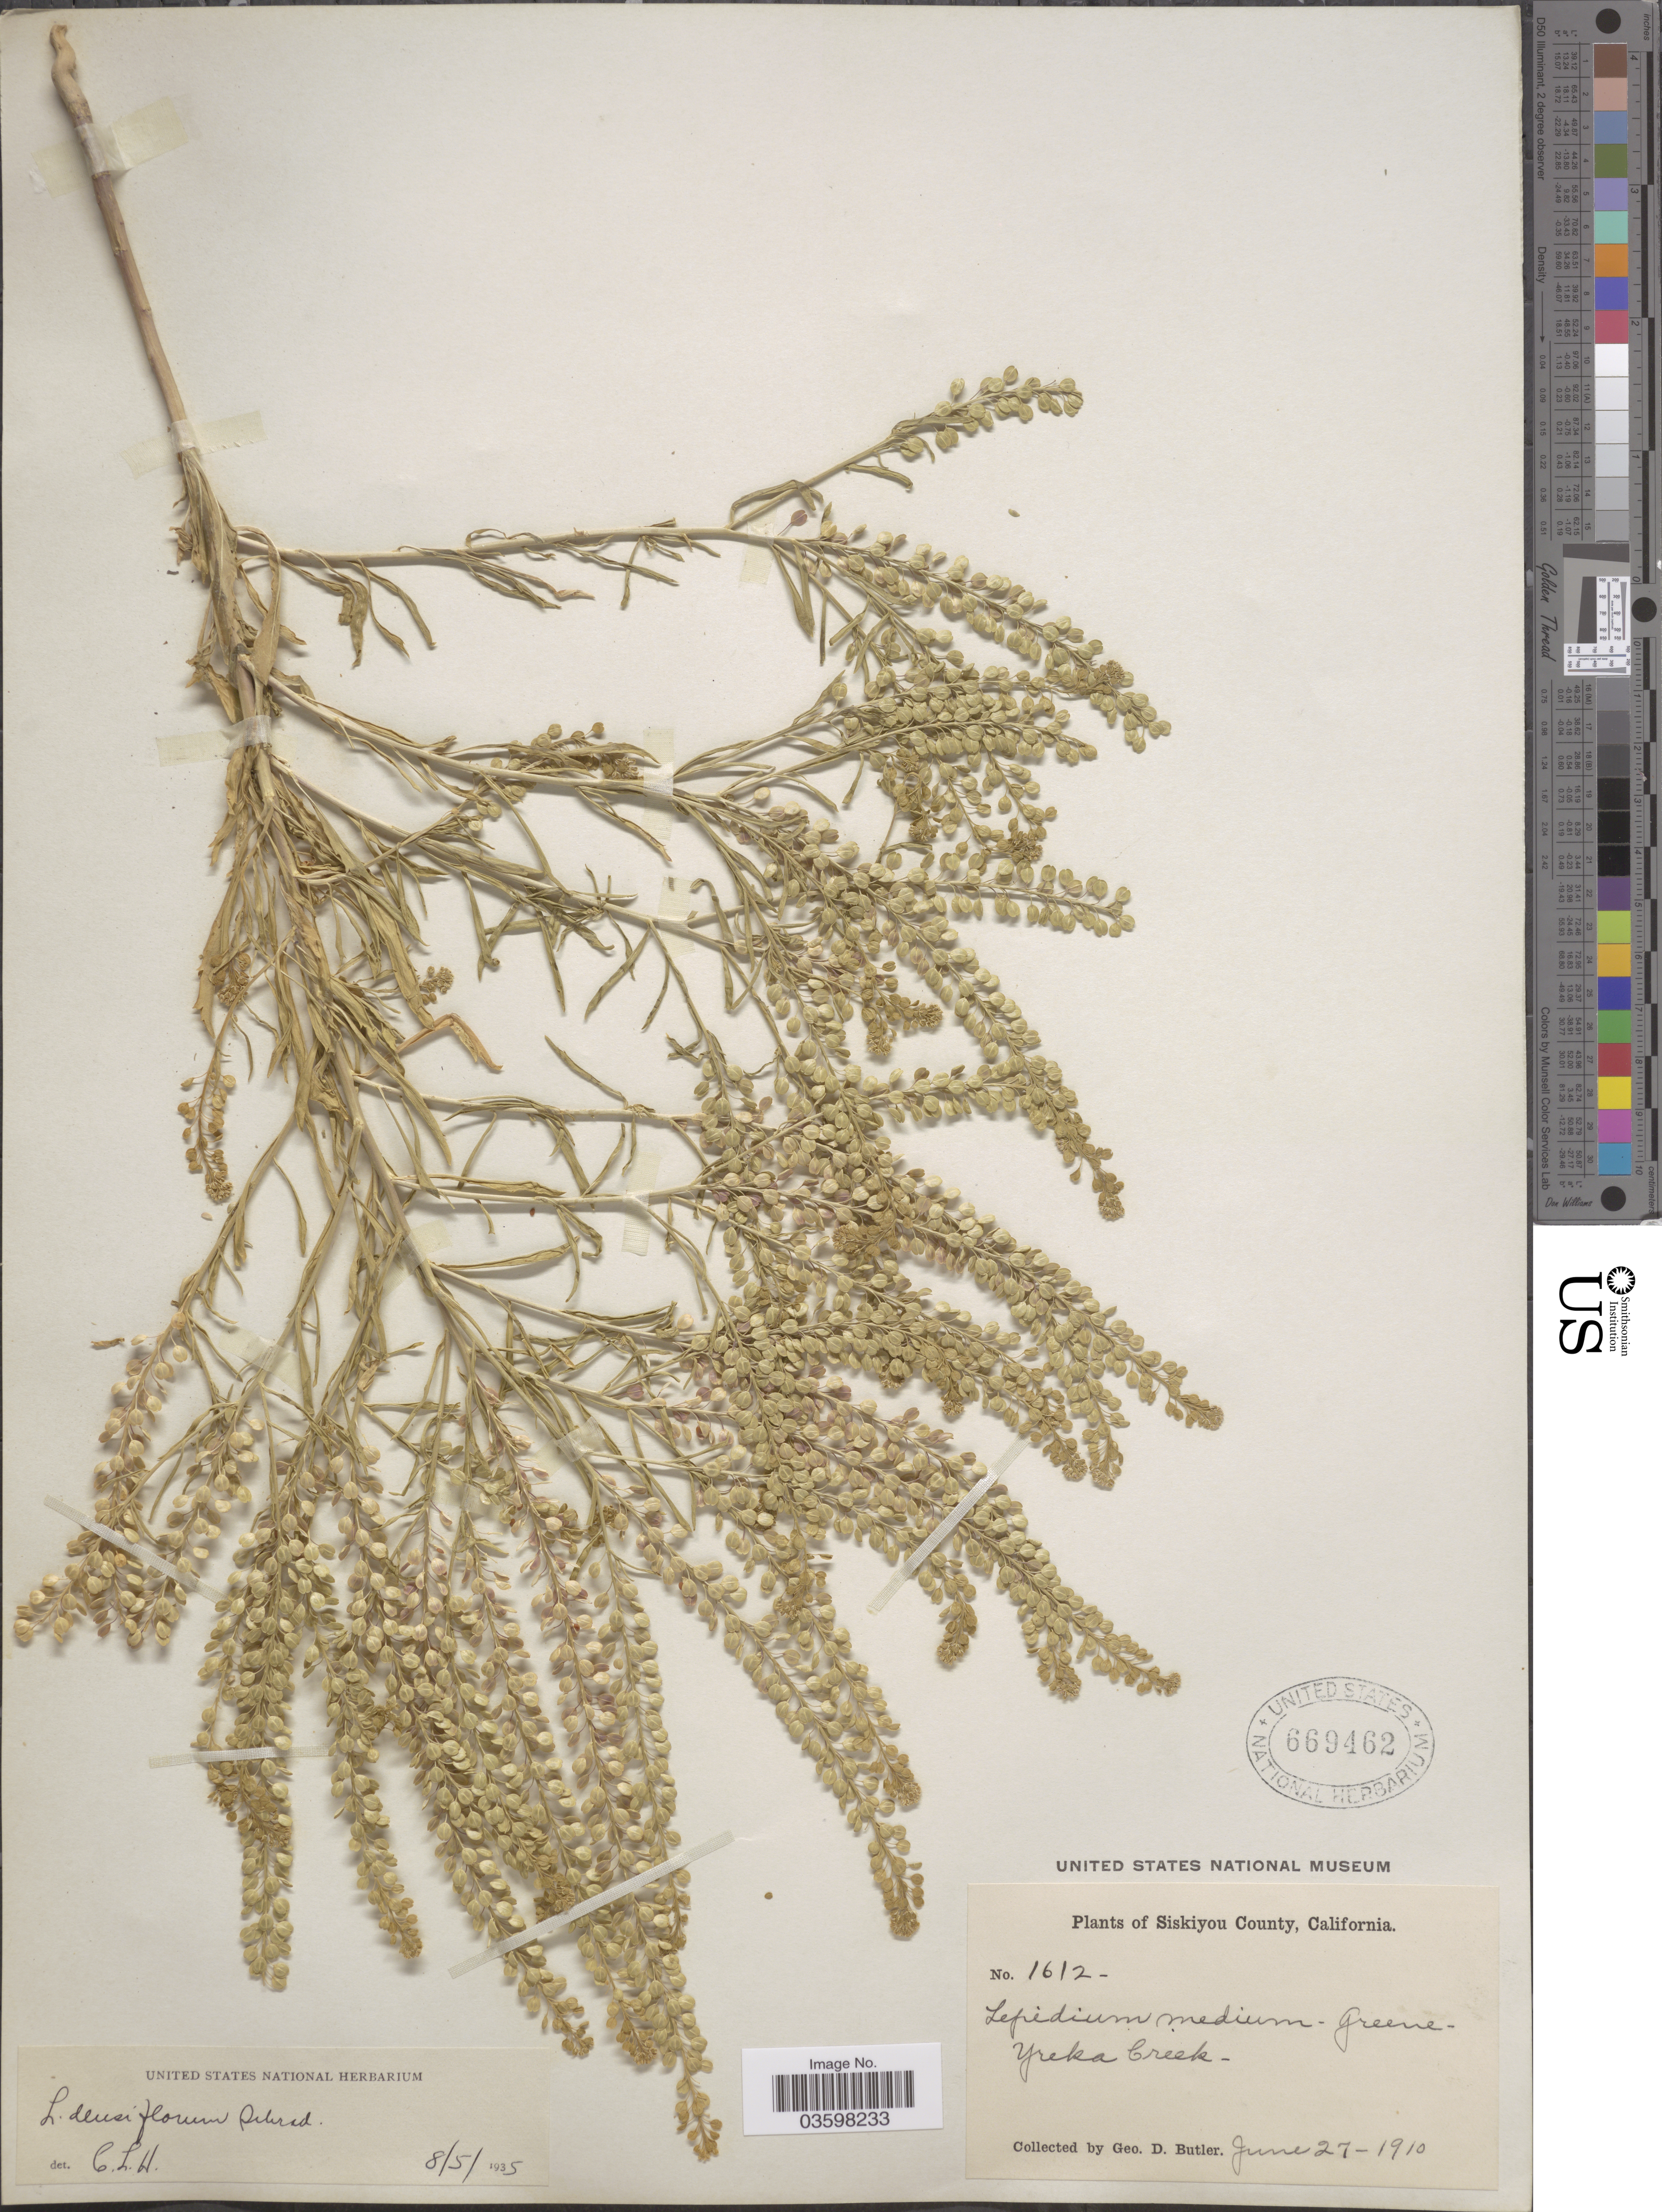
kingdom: Plantae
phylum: Tracheophyta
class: Magnoliopsida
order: Brassicales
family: Brassicaceae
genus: Lepidium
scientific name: Lepidium densiflorum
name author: Schrad.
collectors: G. D. Butler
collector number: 1612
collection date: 1910-06-27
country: United States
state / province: California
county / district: Siskiyou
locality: Siskiyou County. Yreka Creek.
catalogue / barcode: US 669462